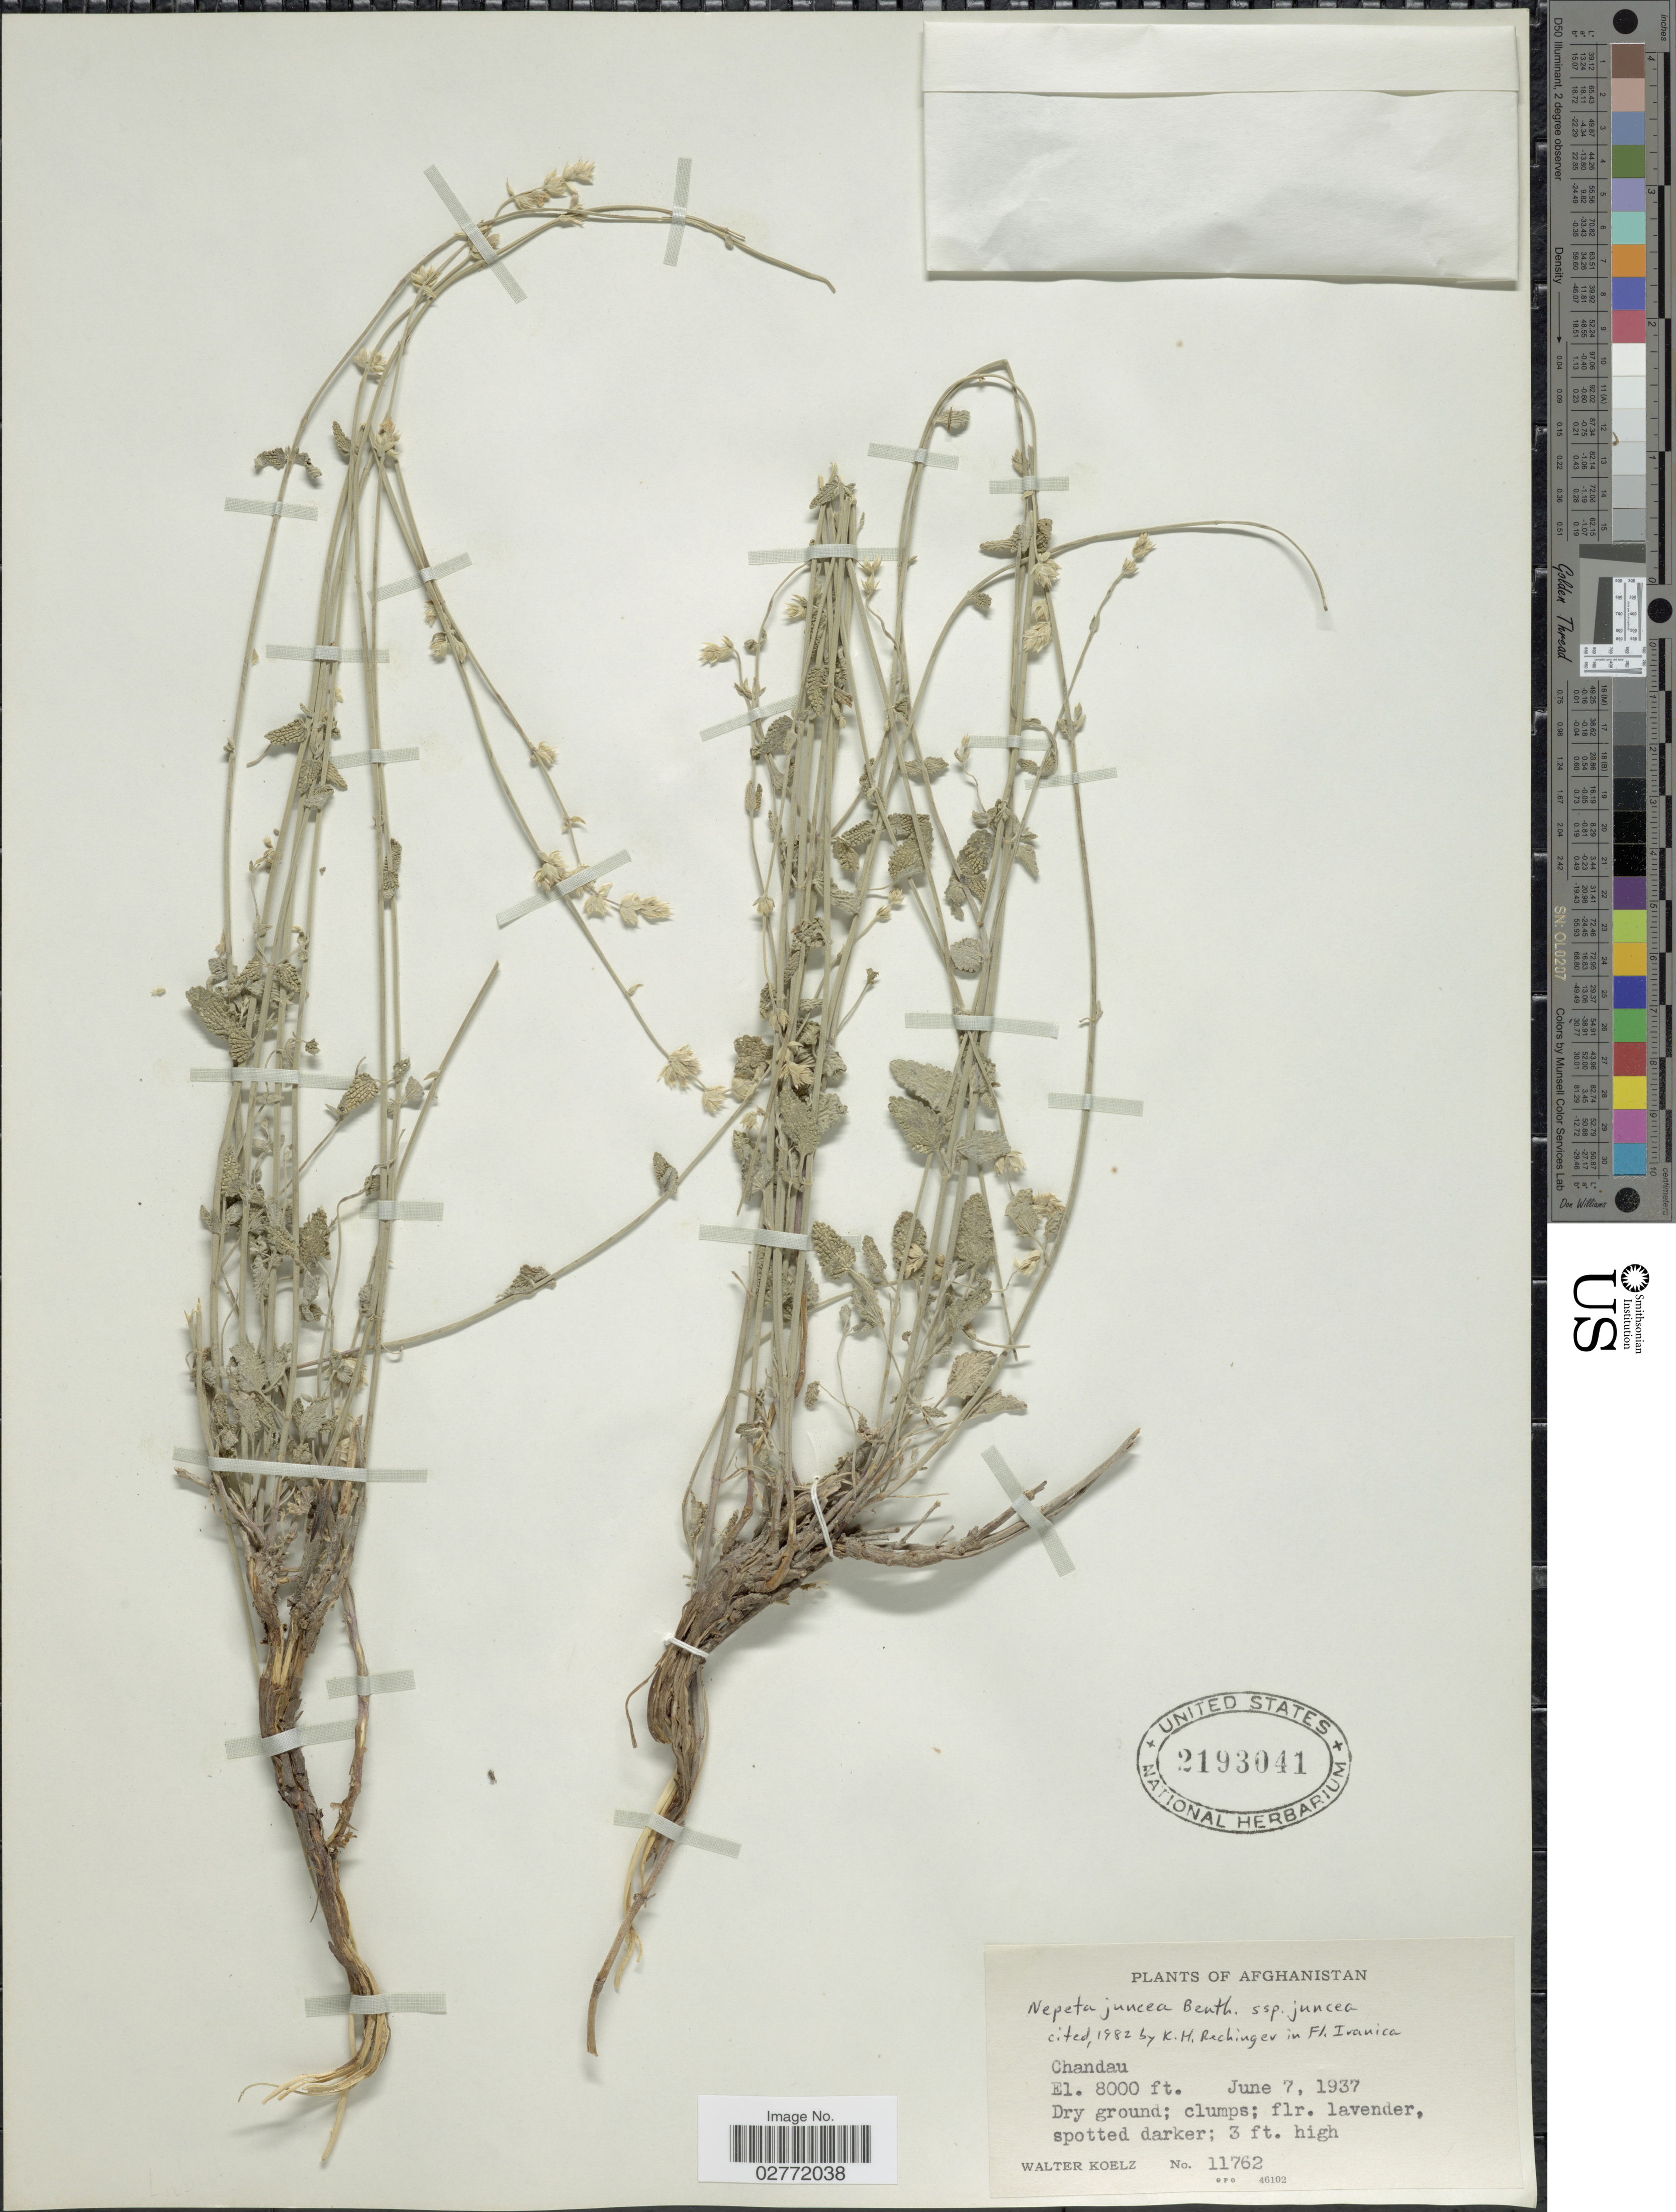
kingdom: Plantae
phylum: Tracheophyta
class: Magnoliopsida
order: Lamiales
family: Lamiaceae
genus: Nepeta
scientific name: Nepeta juncea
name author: Benth.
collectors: W. N. Koelz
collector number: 11762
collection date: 1937-06-07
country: Afghanistan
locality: Chandau.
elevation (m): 2438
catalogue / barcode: US 2193041